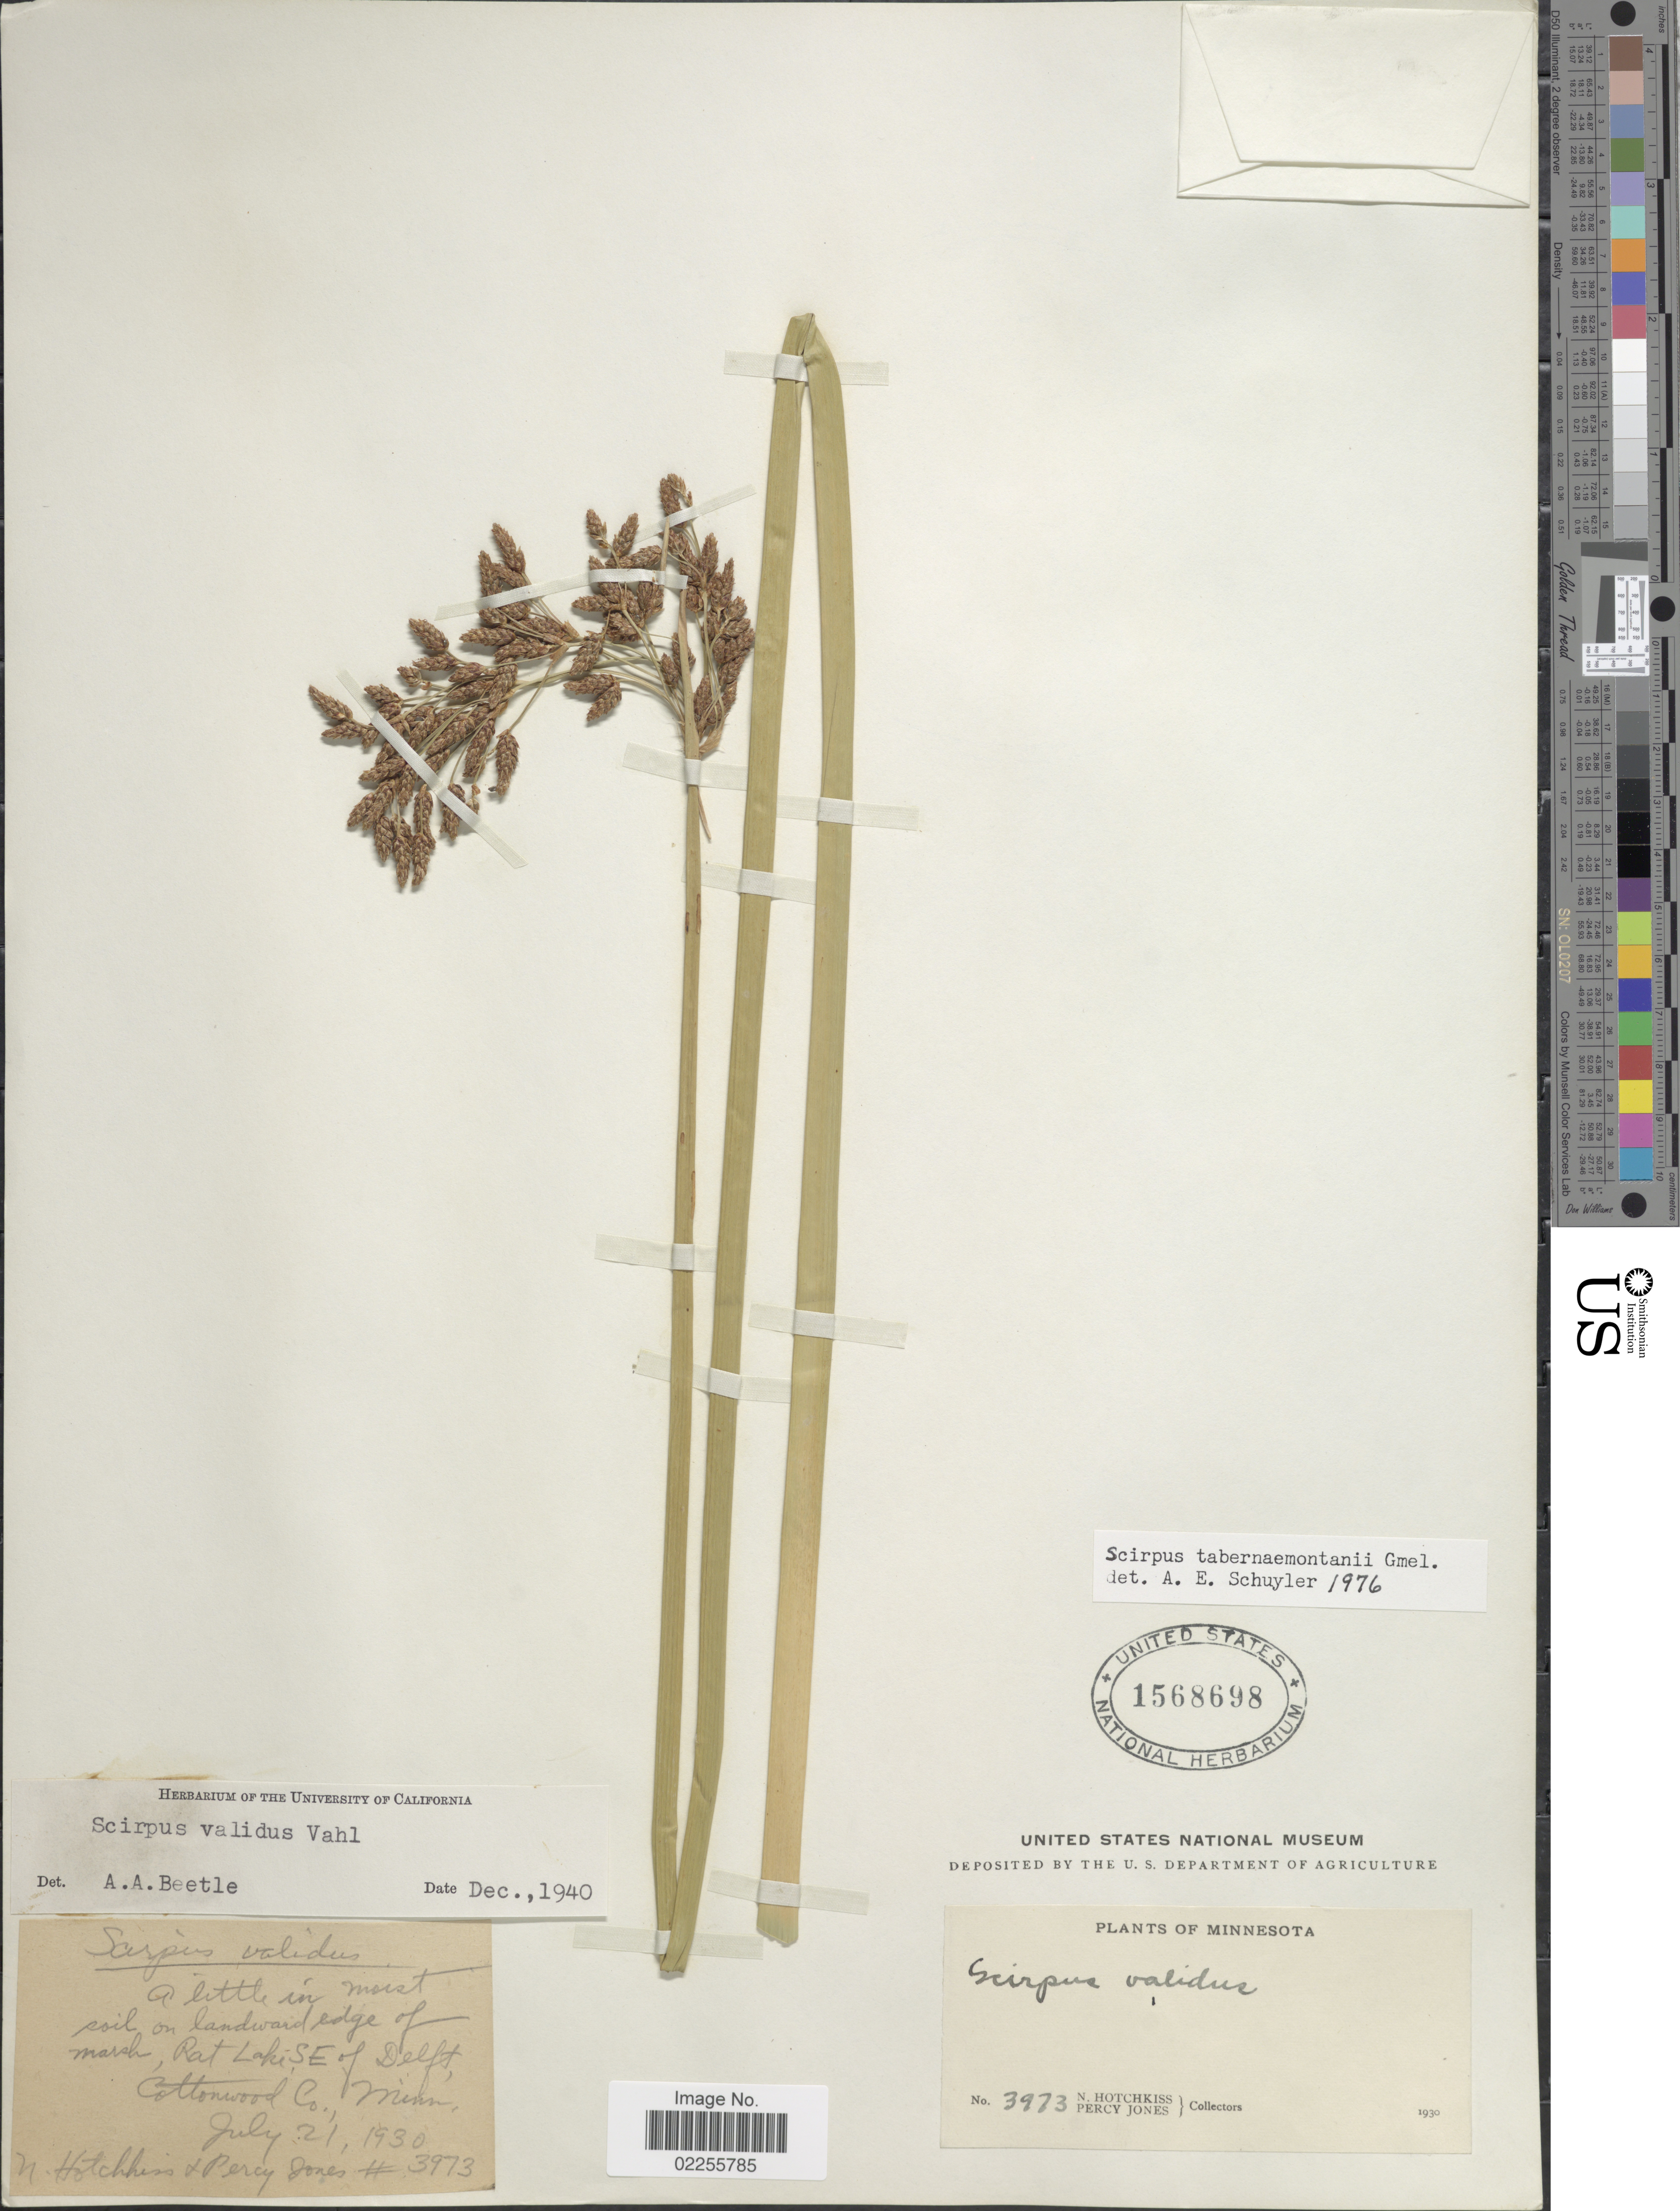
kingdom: Plantae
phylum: Tracheophyta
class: Liliopsida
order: Poales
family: Cyperaceae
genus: Schoenoplectus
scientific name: Schoenoplectus tabernaemontani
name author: (C.C. Gmel.) Palla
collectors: N. Hotchkiss & P. Jones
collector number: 3973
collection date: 1930-07-21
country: United States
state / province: Minnesota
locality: A little in moist soil on landward edge of marsh, Rat lake, SE of Delft, Cottonwood Co.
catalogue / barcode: US 1568698